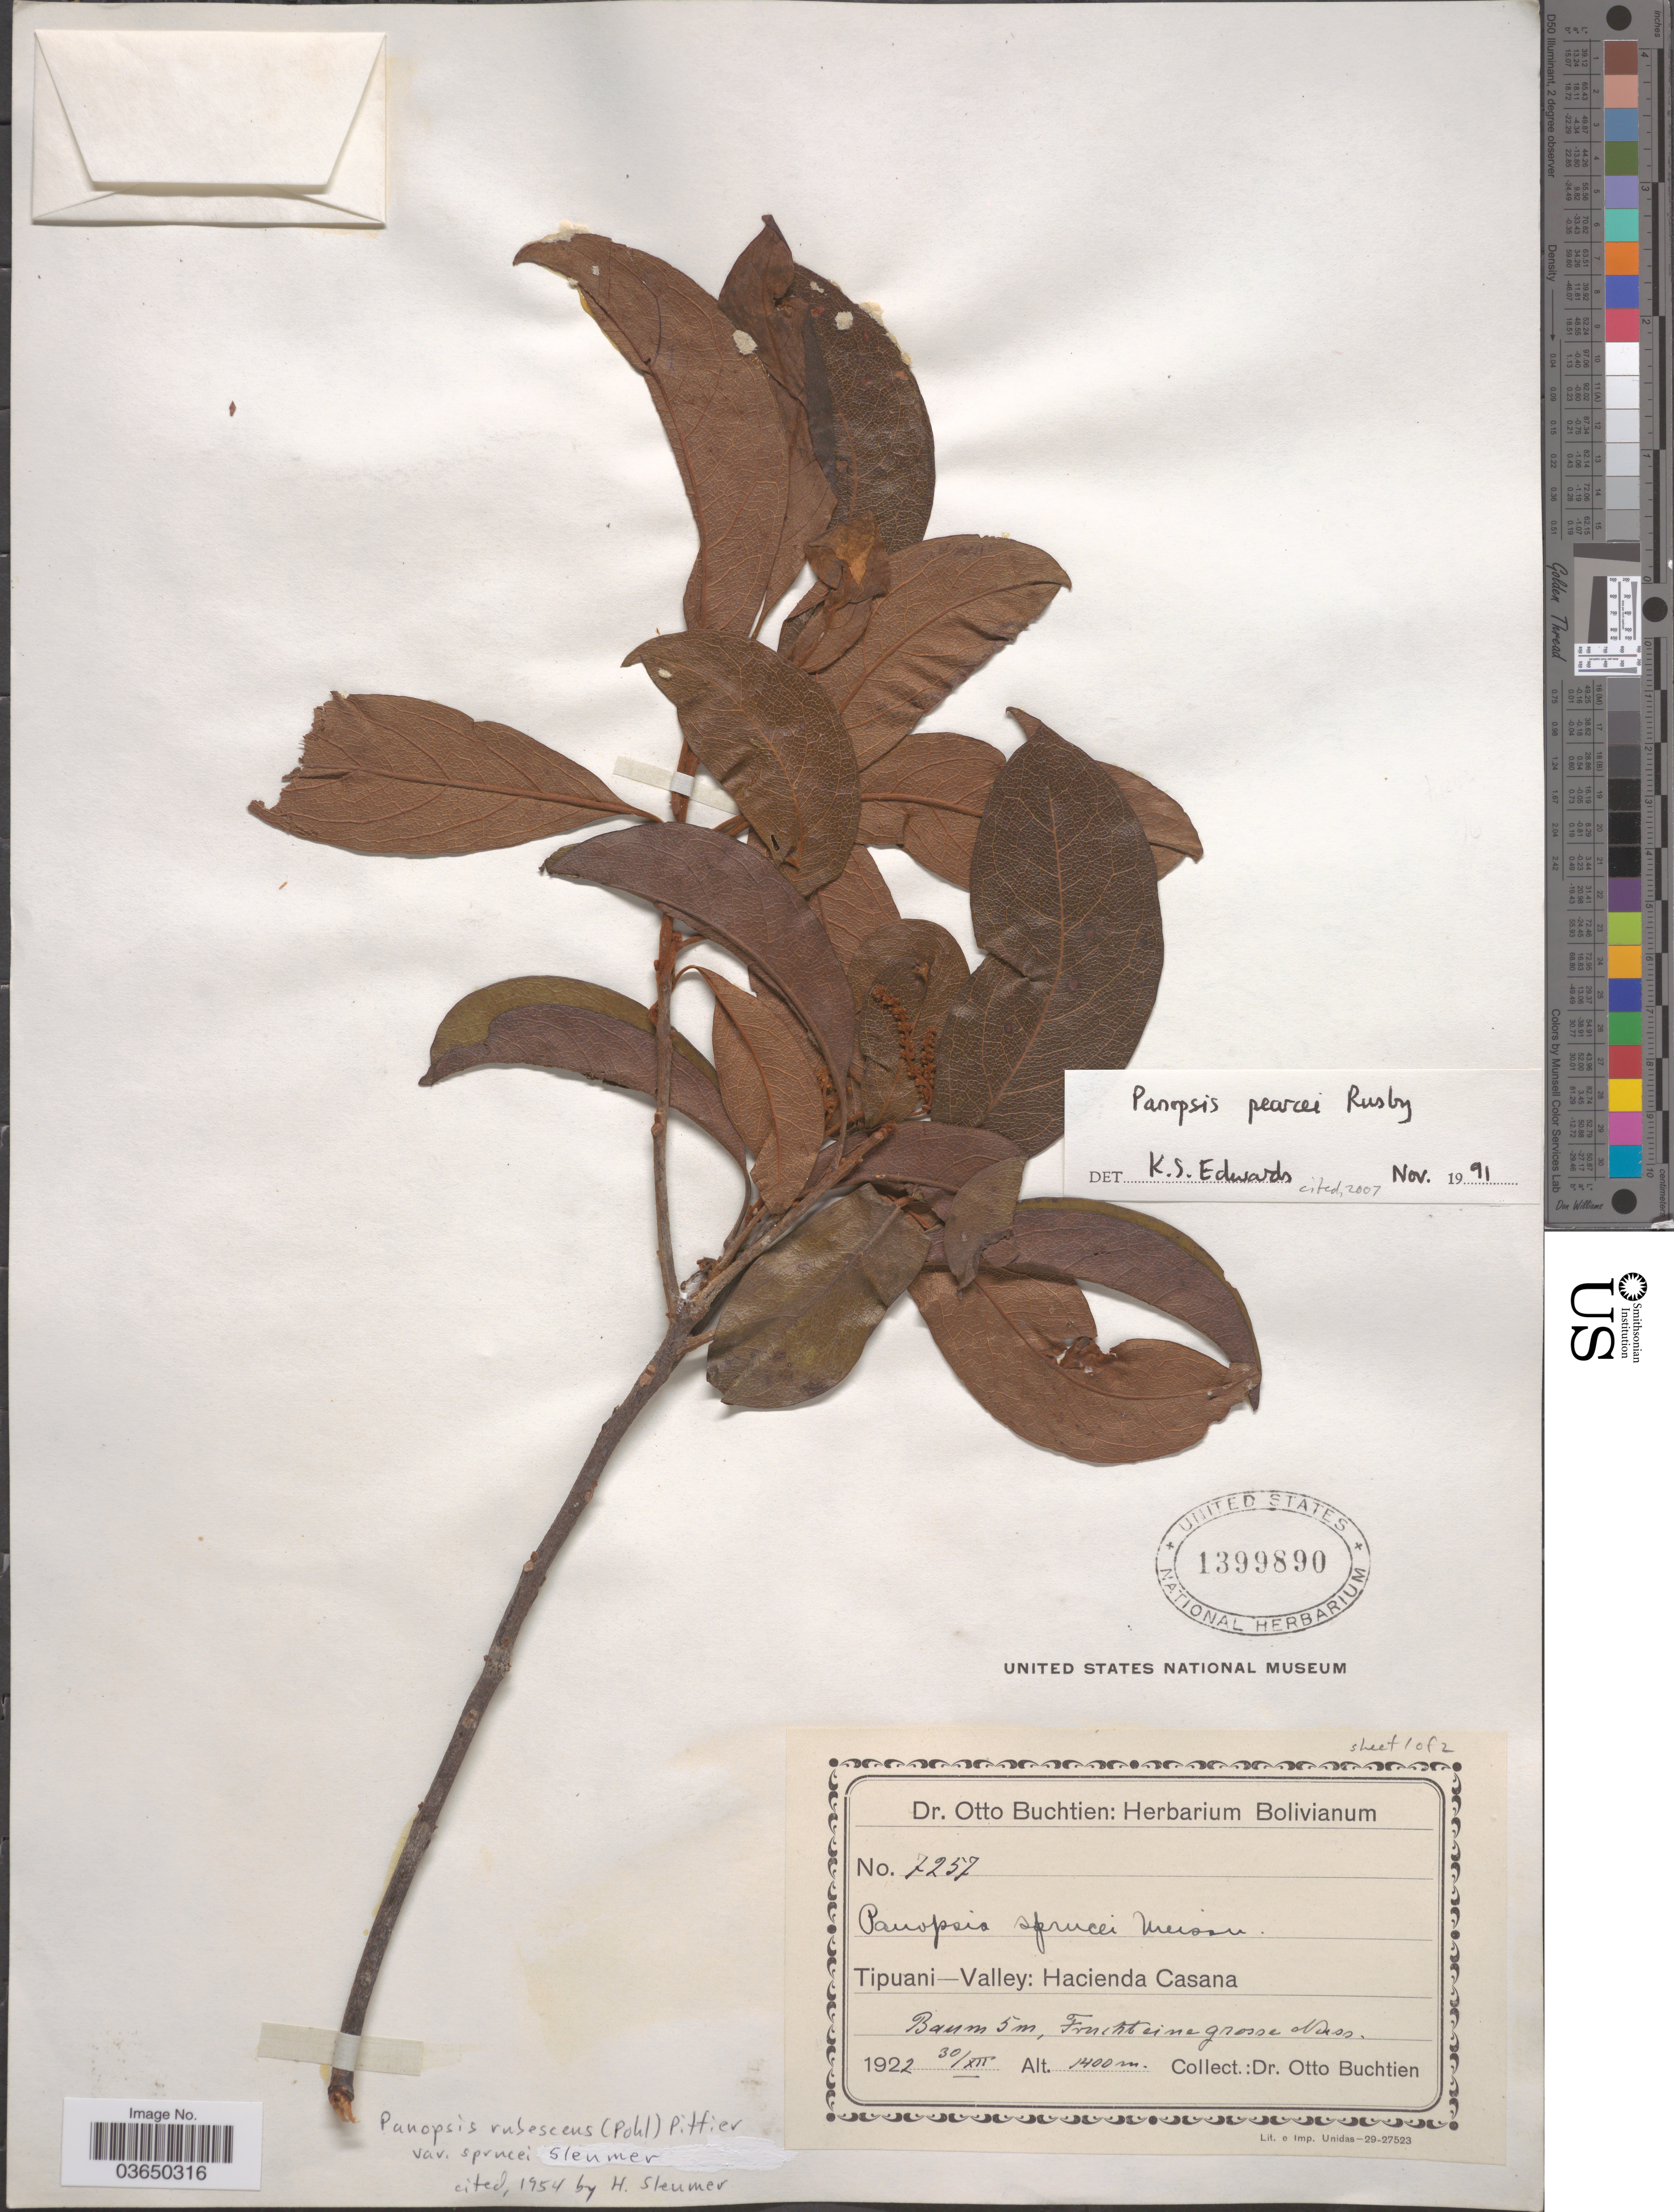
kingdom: Plantae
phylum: Tracheophyta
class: Magnoliopsida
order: Proteales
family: Proteaceae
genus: Panopsis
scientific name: Panopsis pearcei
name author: Rusby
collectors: O. Buchtien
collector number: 7257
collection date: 1922-12-30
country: Bolivia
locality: Tipuani-Valley: Hacienda Casana.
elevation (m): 1400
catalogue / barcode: US 1399890